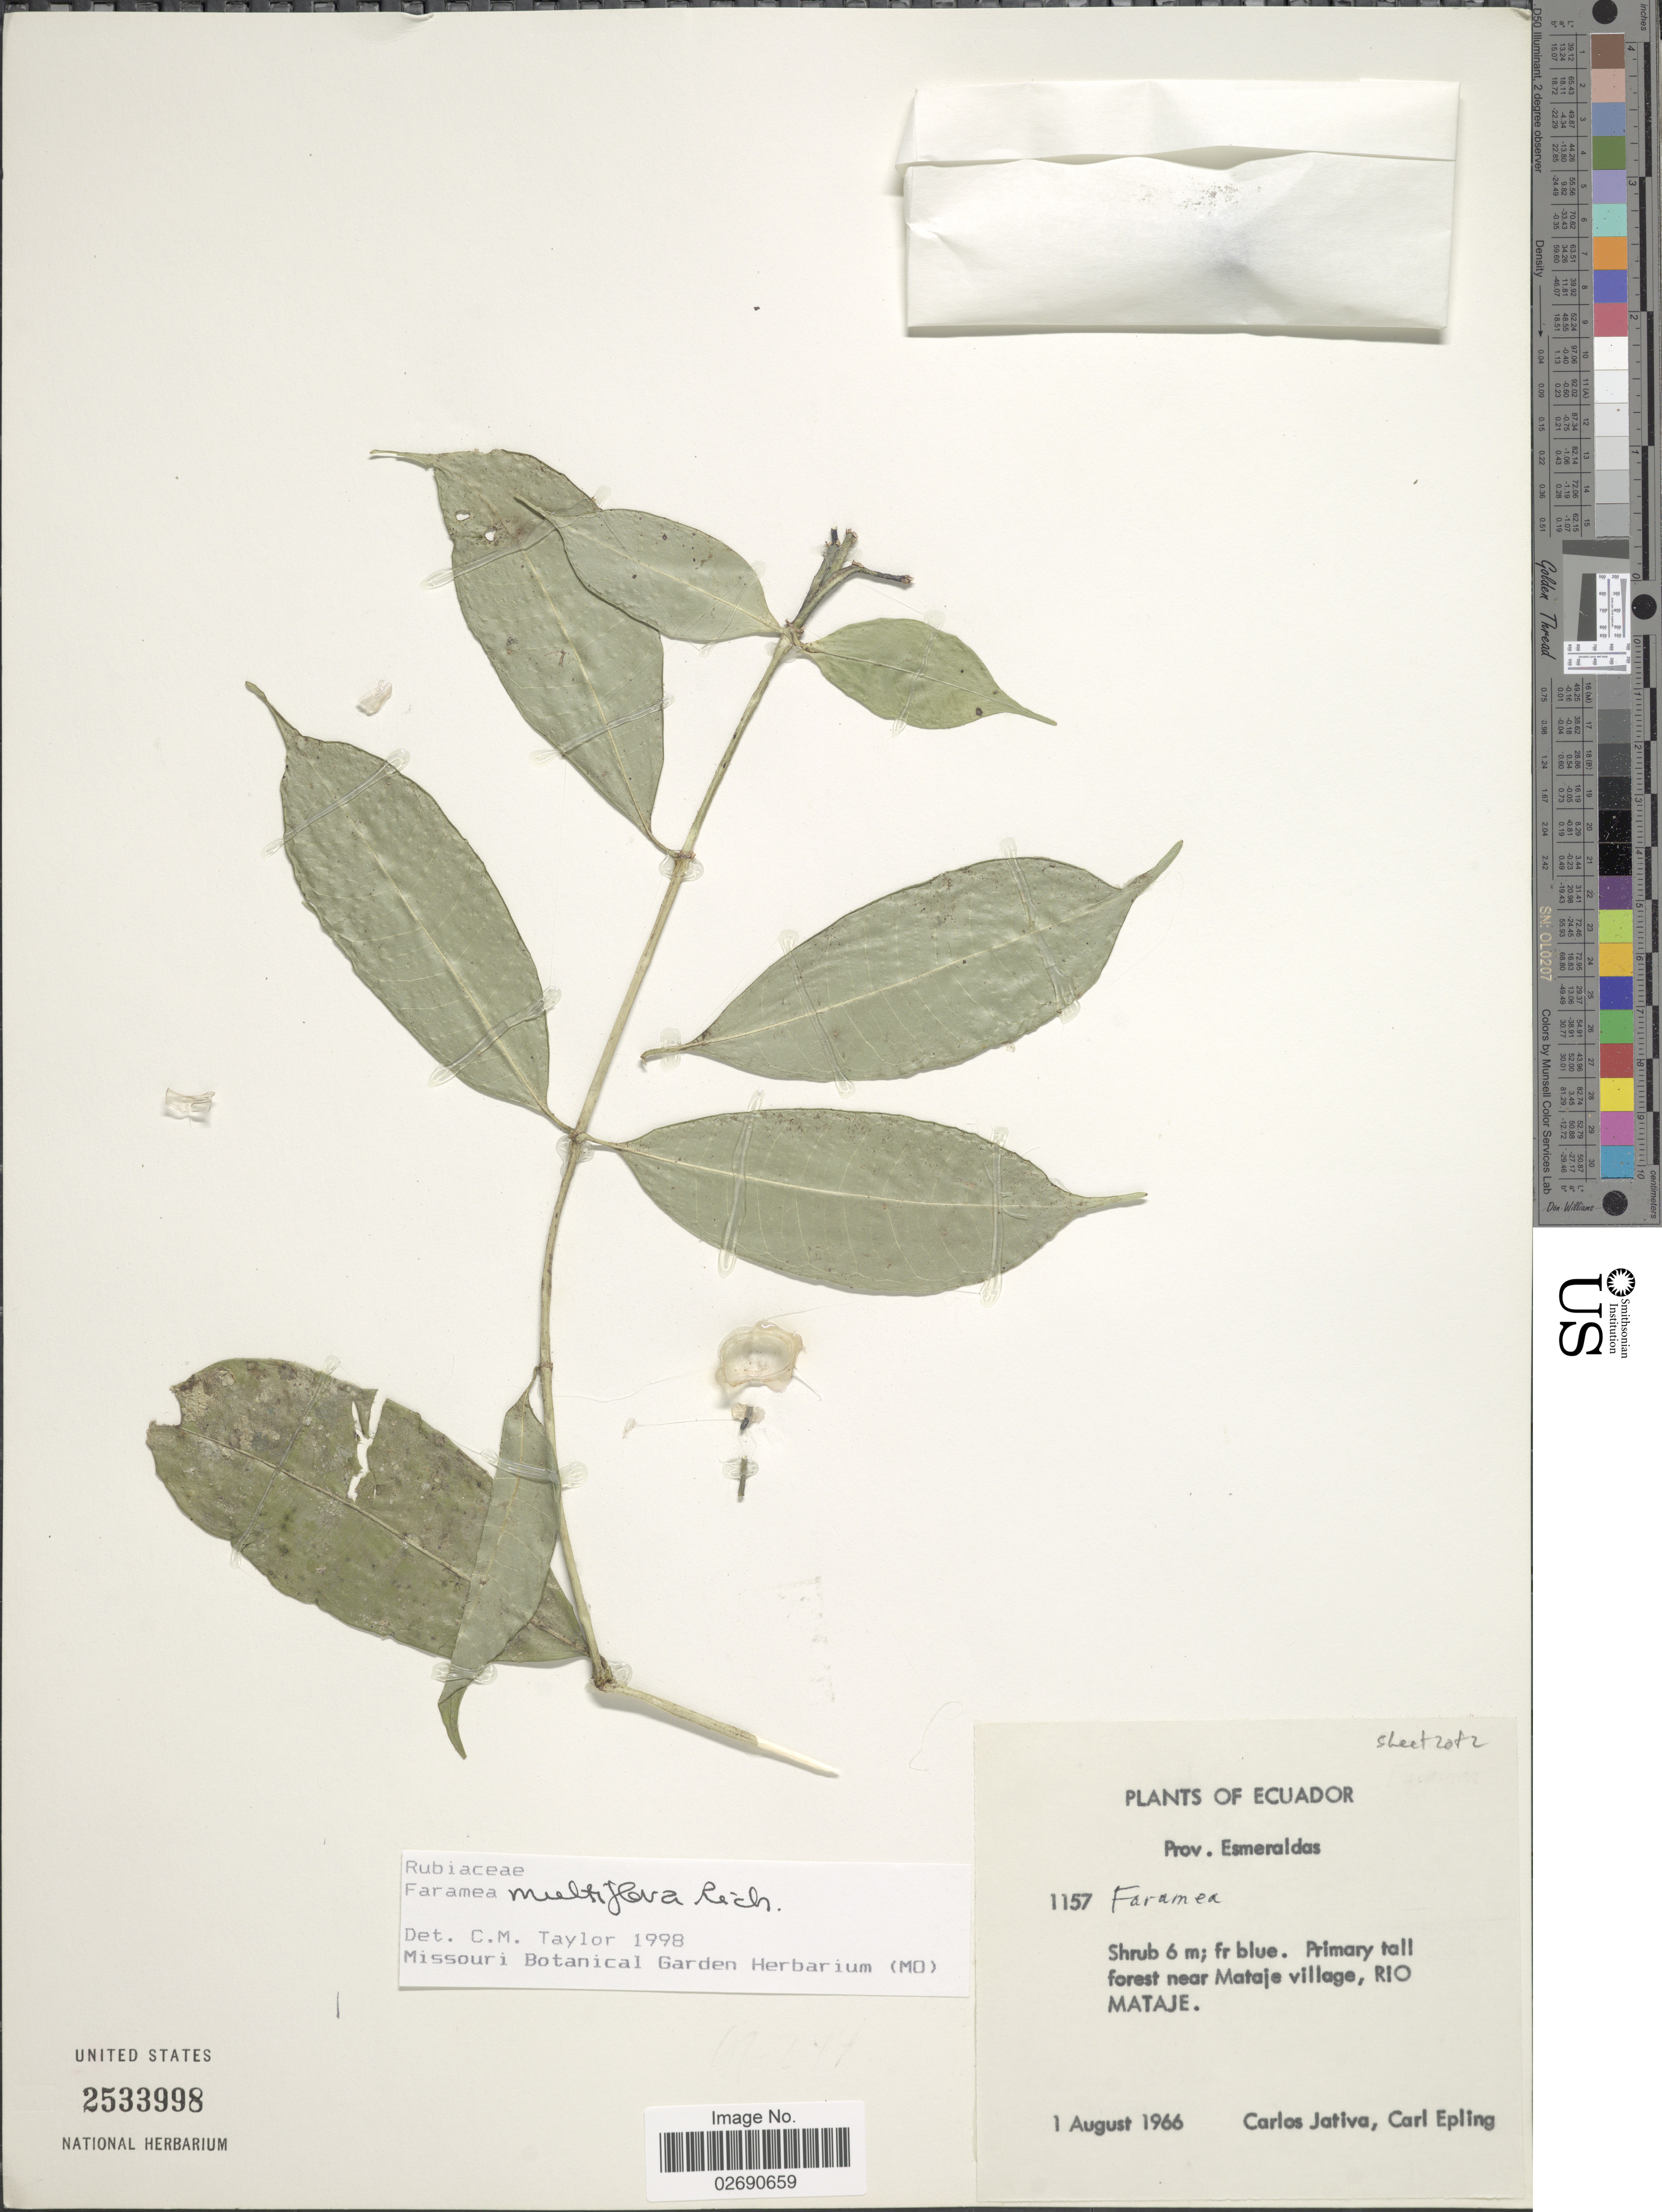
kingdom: Plantae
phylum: Tracheophyta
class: Magnoliopsida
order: Gentianales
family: Rubiaceae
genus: Faramea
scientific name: Faramea multiflora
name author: A. Rich. ex DC.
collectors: C. D. Játiva & C. C. Epling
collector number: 1157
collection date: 1966-08-01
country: Ecuador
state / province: Esmeraldas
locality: Primary tall forest near Mataje village, Rio Mataje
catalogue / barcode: US 2533998